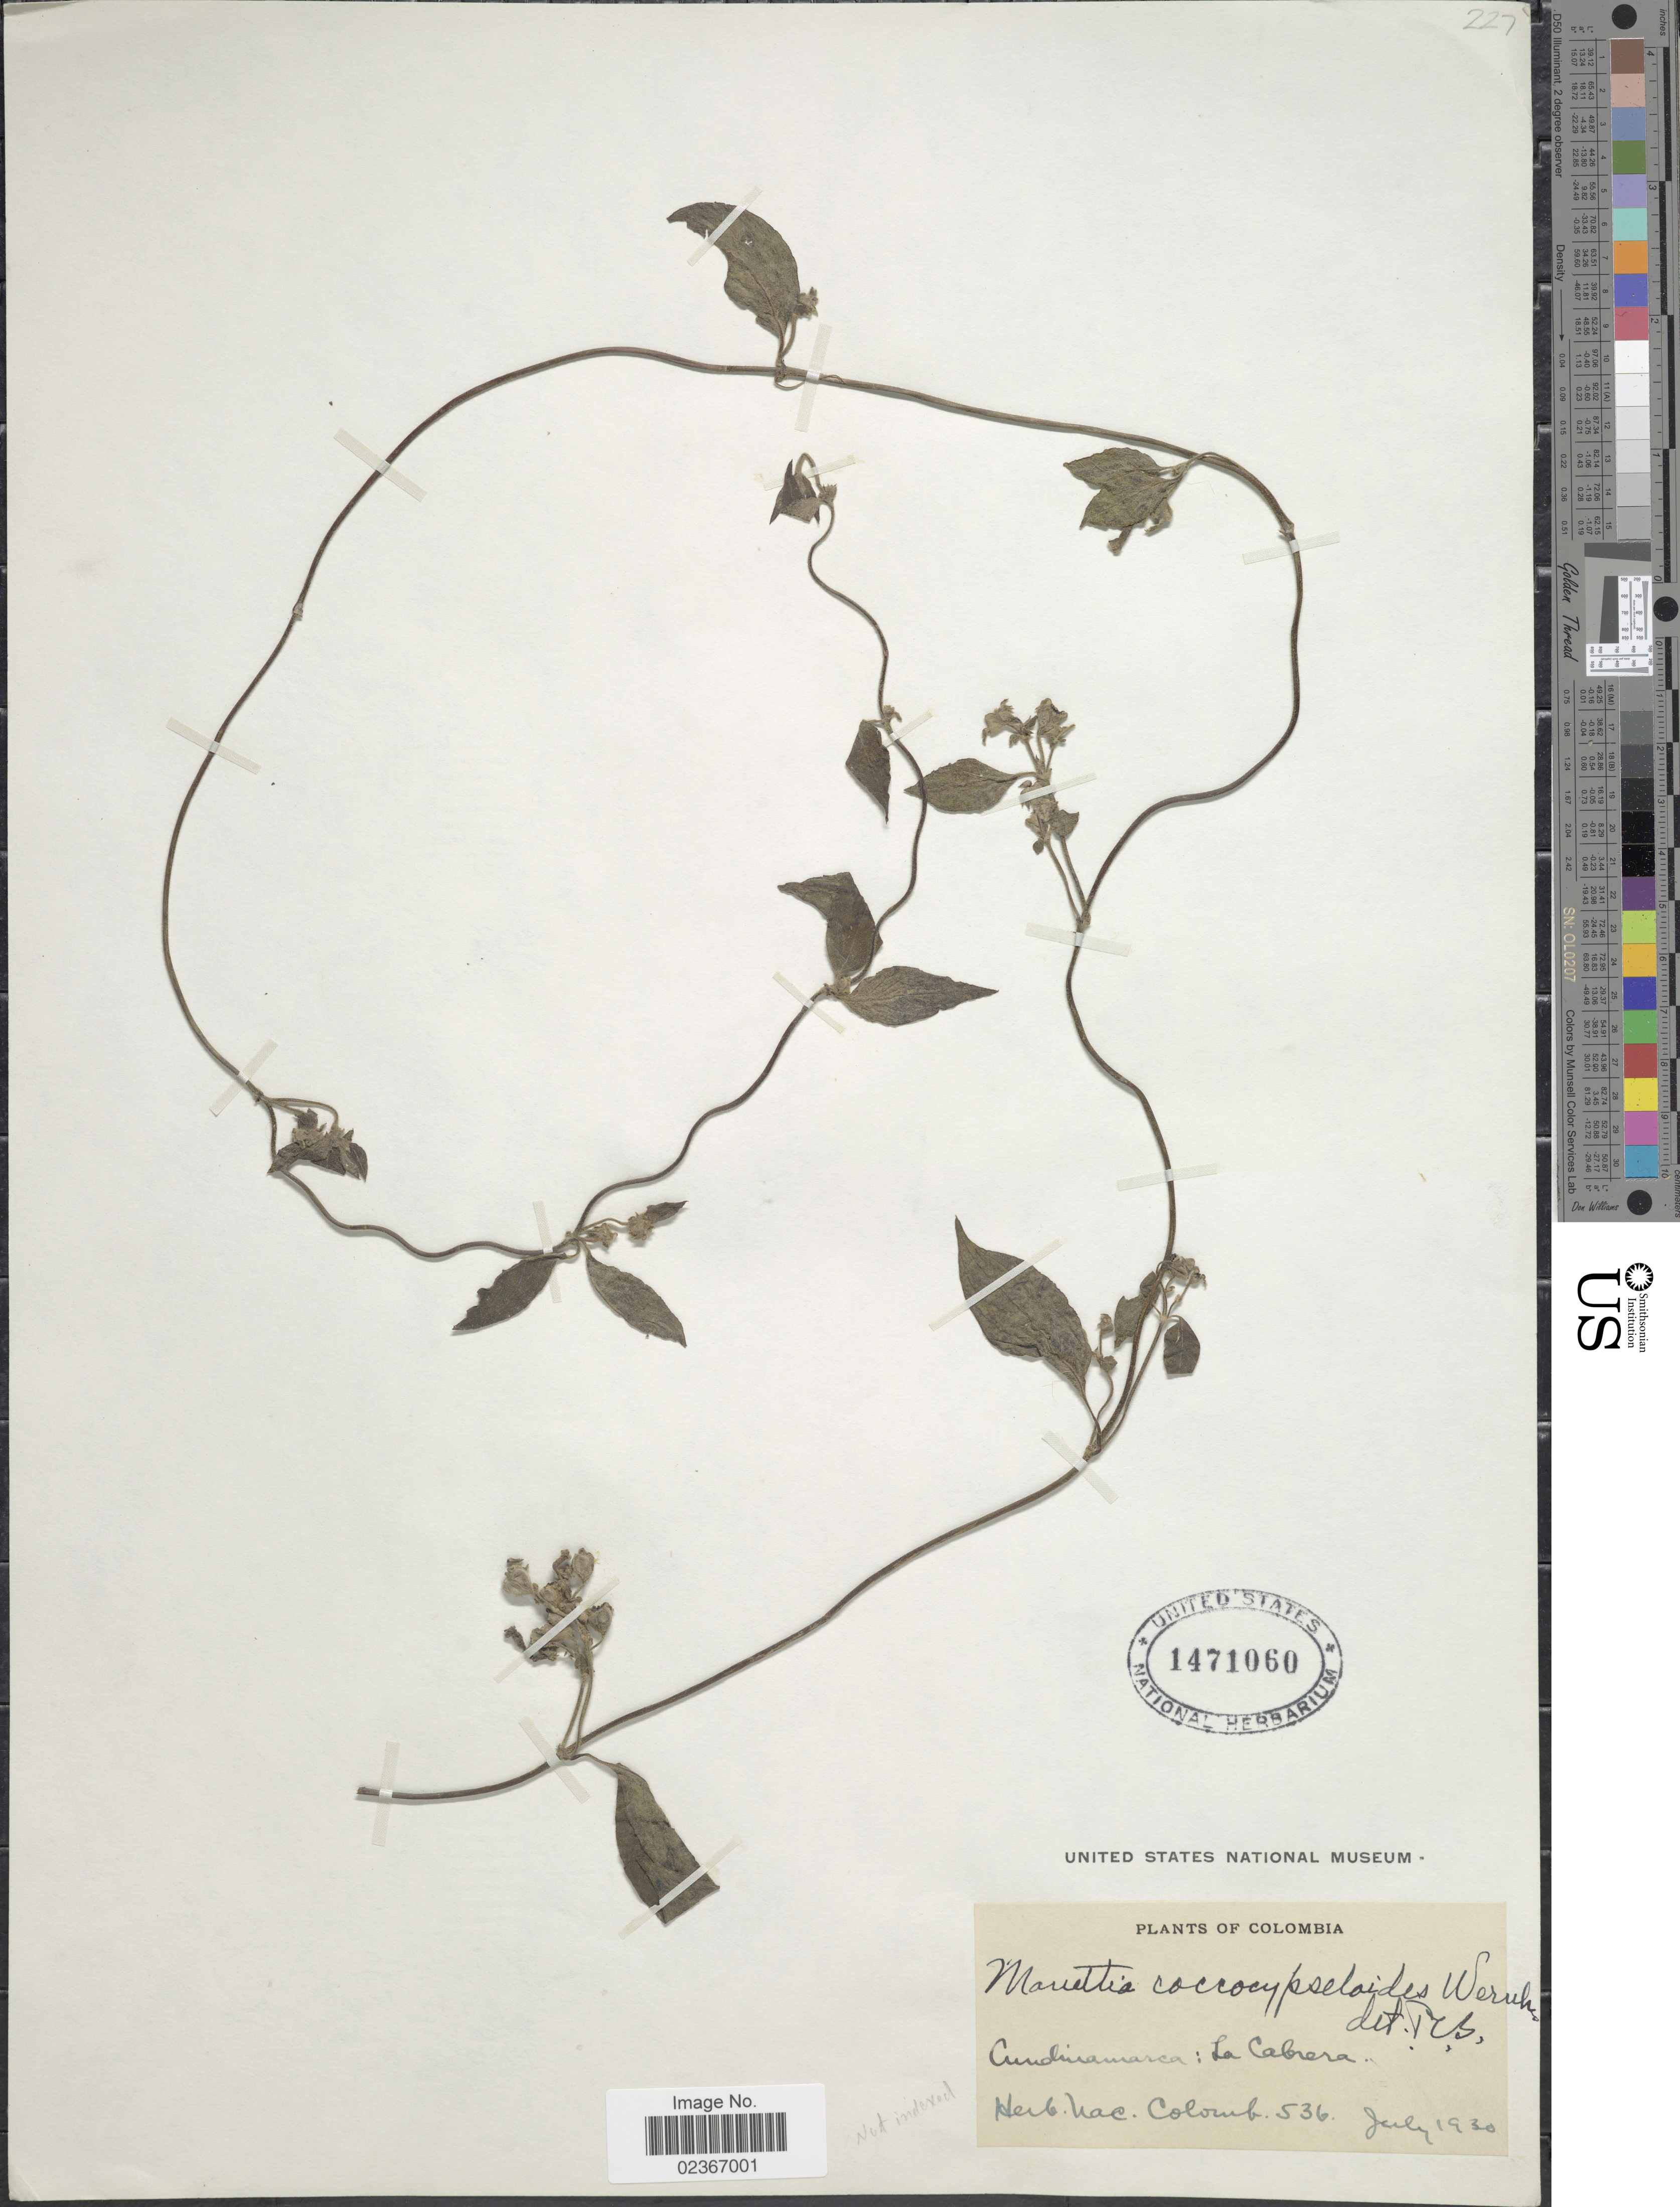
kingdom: Plantae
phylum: Tracheophyta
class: Magnoliopsida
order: Gentianales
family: Rubiaceae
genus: Manettia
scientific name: Manettia coccocypseloides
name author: Wernham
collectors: ex herb. Nac. Colomb.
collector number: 536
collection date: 1930-07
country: Colombia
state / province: Cundinamarca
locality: La Cabrera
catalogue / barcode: US 1471060